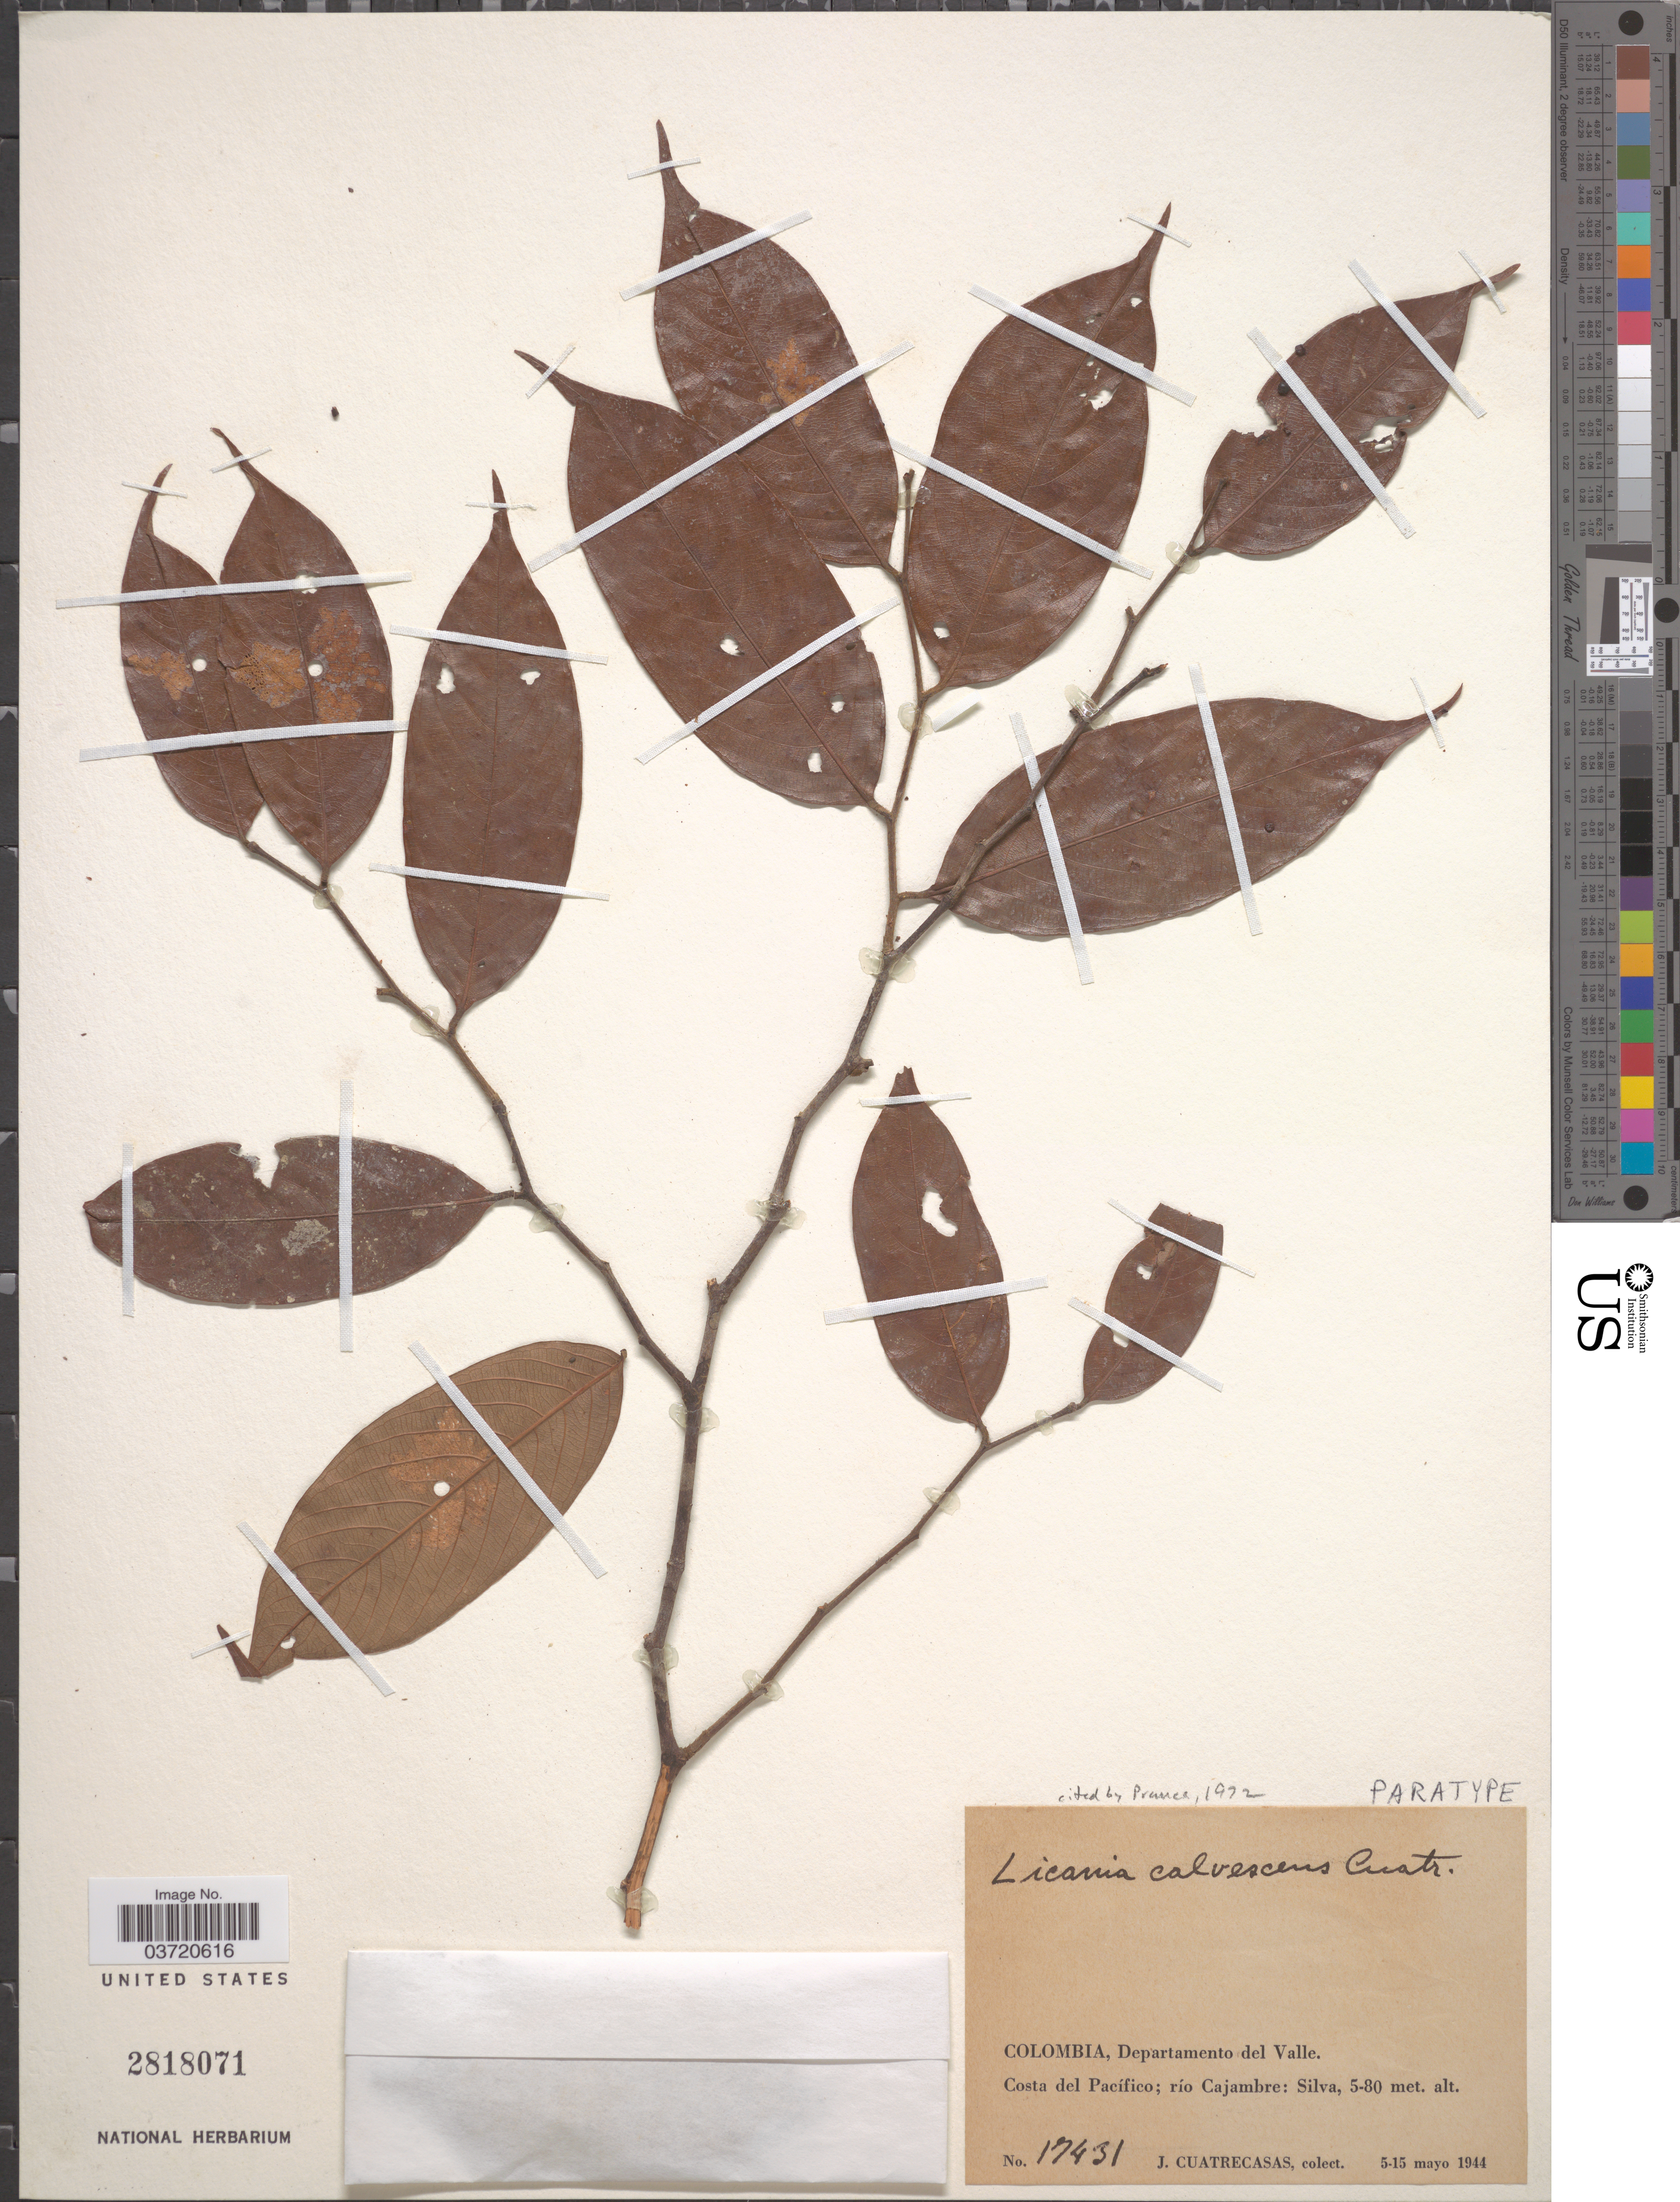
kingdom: Plantae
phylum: Tracheophyta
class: Magnoliopsida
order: Malpighiales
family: Chrysobalanaceae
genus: Leptobalanus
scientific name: Leptobalanus calvescens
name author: (Cuatrec.) Sothers & Prance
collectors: J. Cuatrecasas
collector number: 17431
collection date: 1944-05-05/1944-05-15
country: Colombia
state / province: Valle del Cauca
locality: Departamento del Valle. Costa del Pacífico; río Cajambre: Silva.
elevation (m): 5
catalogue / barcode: US 2818071